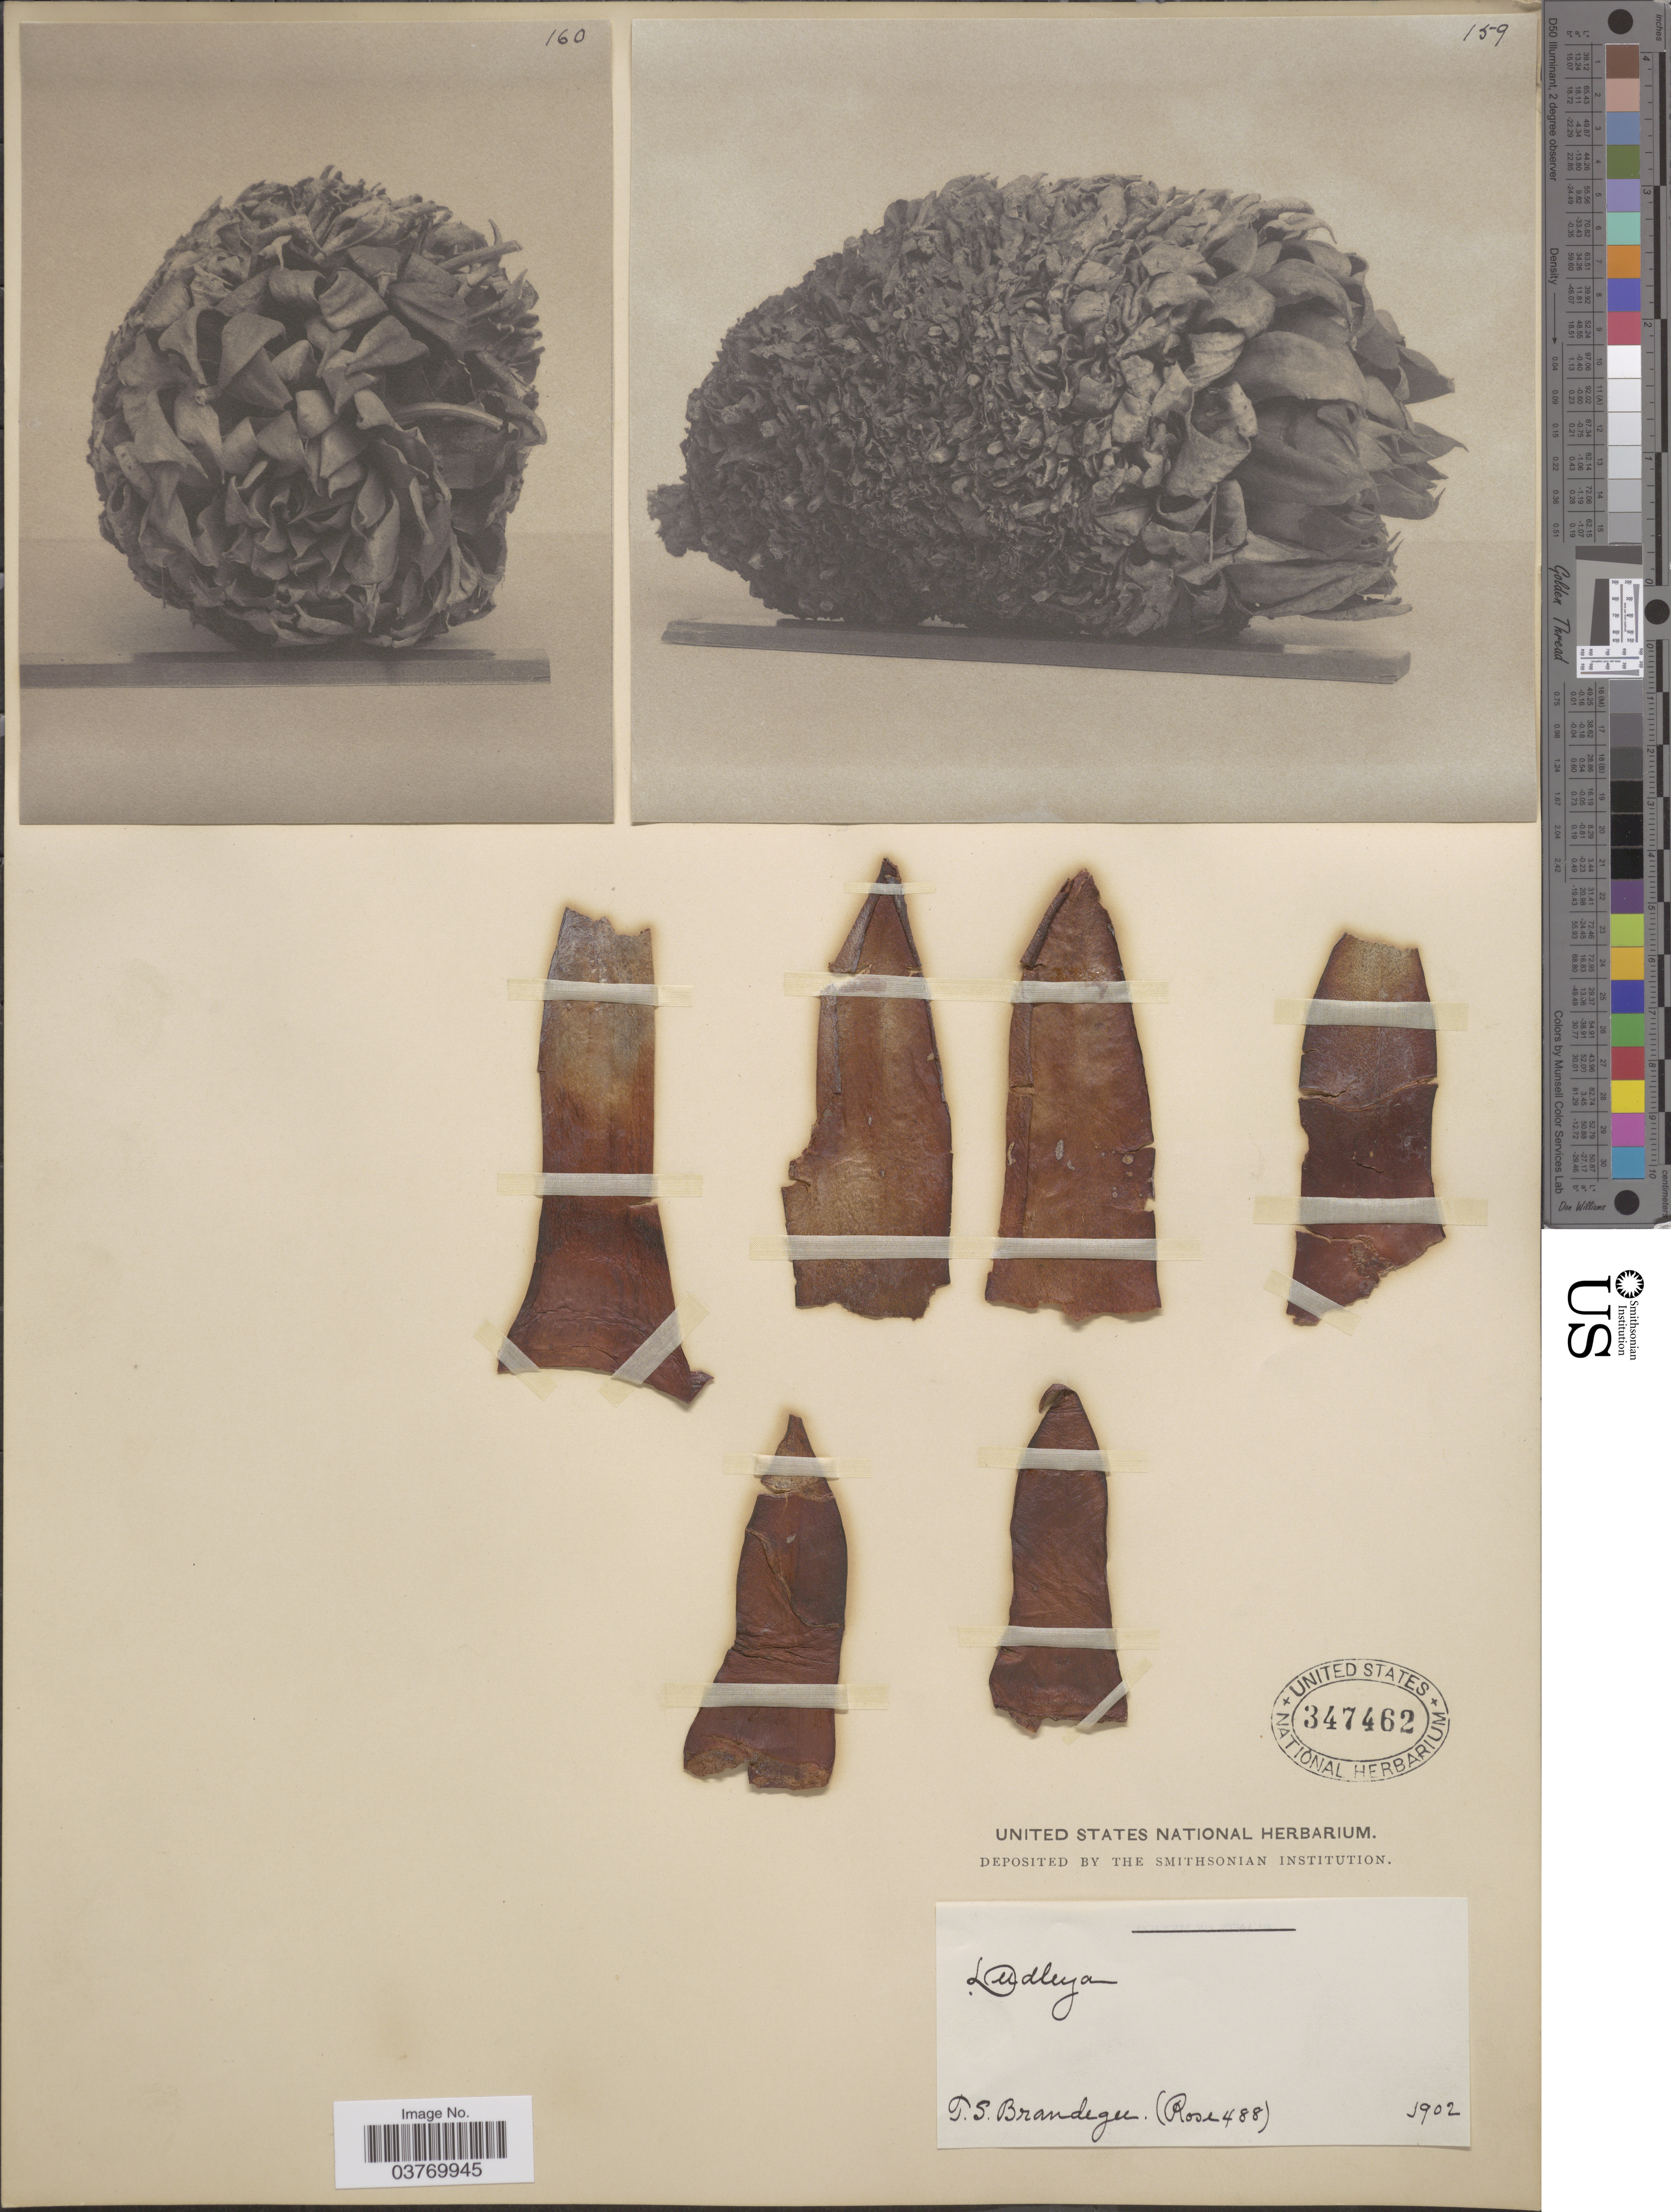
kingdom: Plantae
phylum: Tracheophyta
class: Magnoliopsida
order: Saxifragales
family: Crassulaceae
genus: Dudleya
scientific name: Dudleya bryceae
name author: Britton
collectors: T. S. Brandegee (herbarium)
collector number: Rose 488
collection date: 1902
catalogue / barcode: US 347462